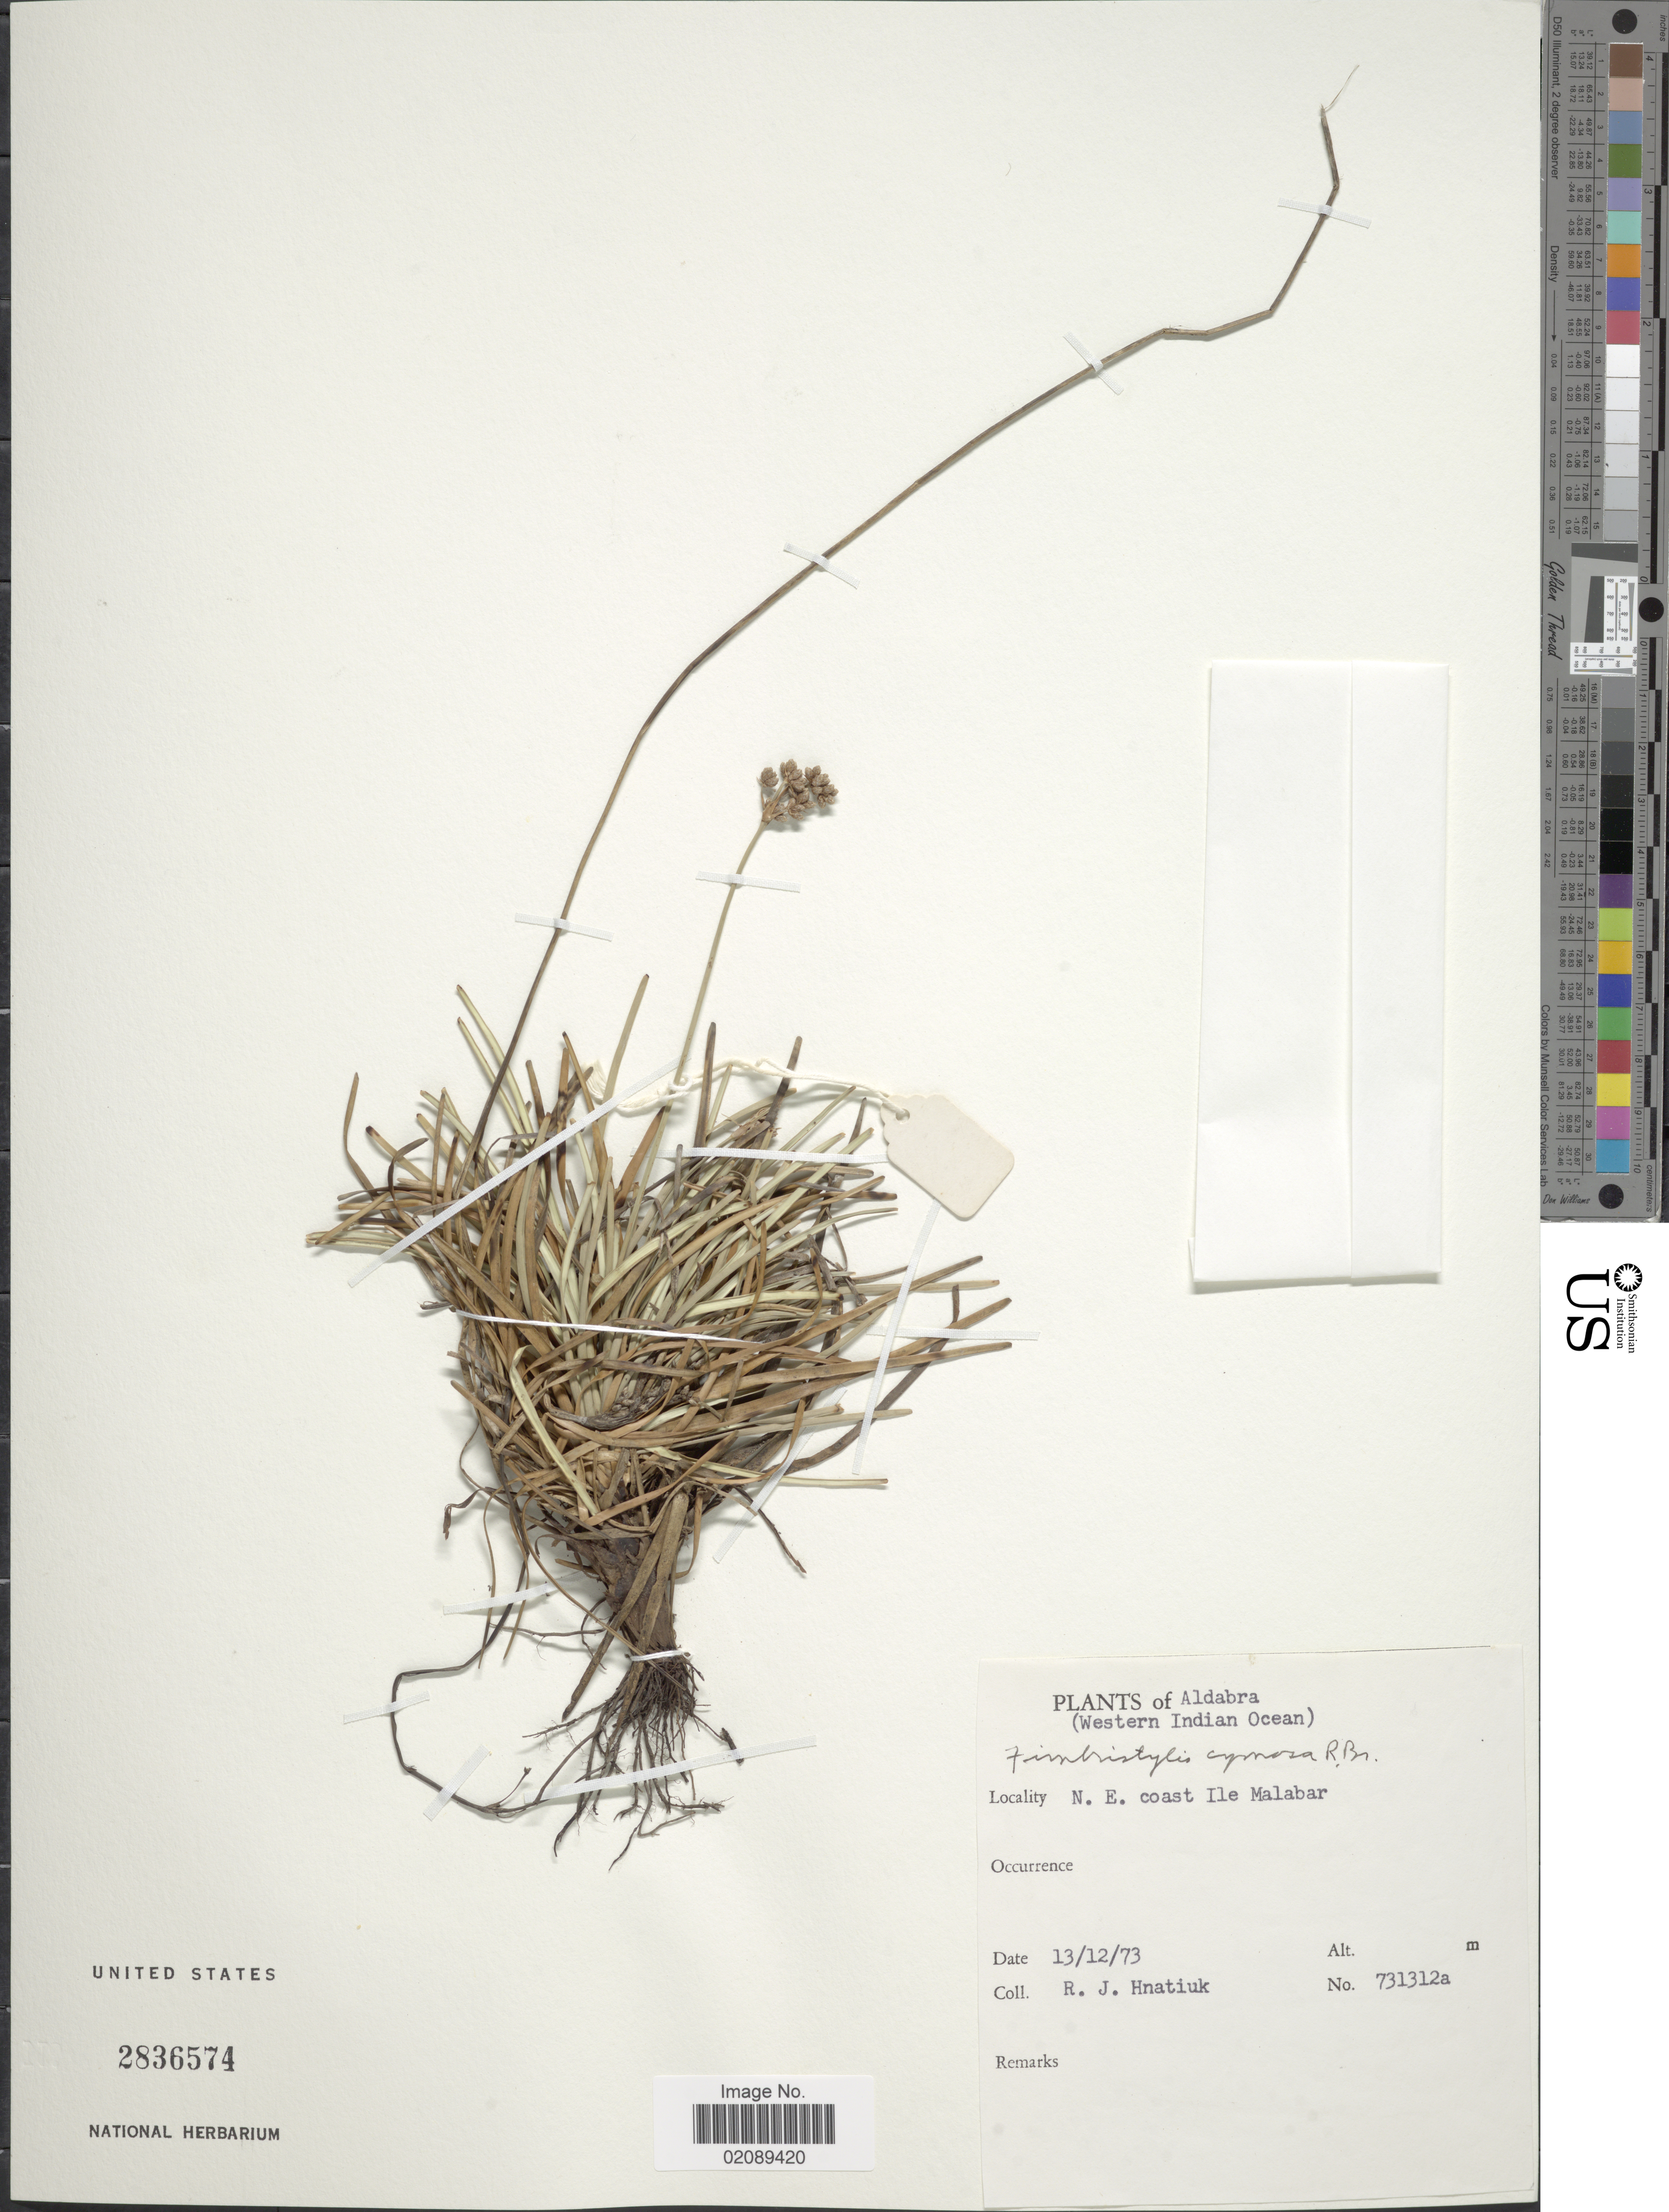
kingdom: Plantae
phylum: Tracheophyta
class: Liliopsida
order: Poales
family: Cyperaceae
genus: Fimbristylis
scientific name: Fimbristylis cymosa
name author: R. Br.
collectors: R. Hnatiuk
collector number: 731312a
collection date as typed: Transcribed d/m/y: 13/12/73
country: Seychelles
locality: Aldabra (Western Indian Ocean), N.E. coast Ile Malabar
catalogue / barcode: US 2836574